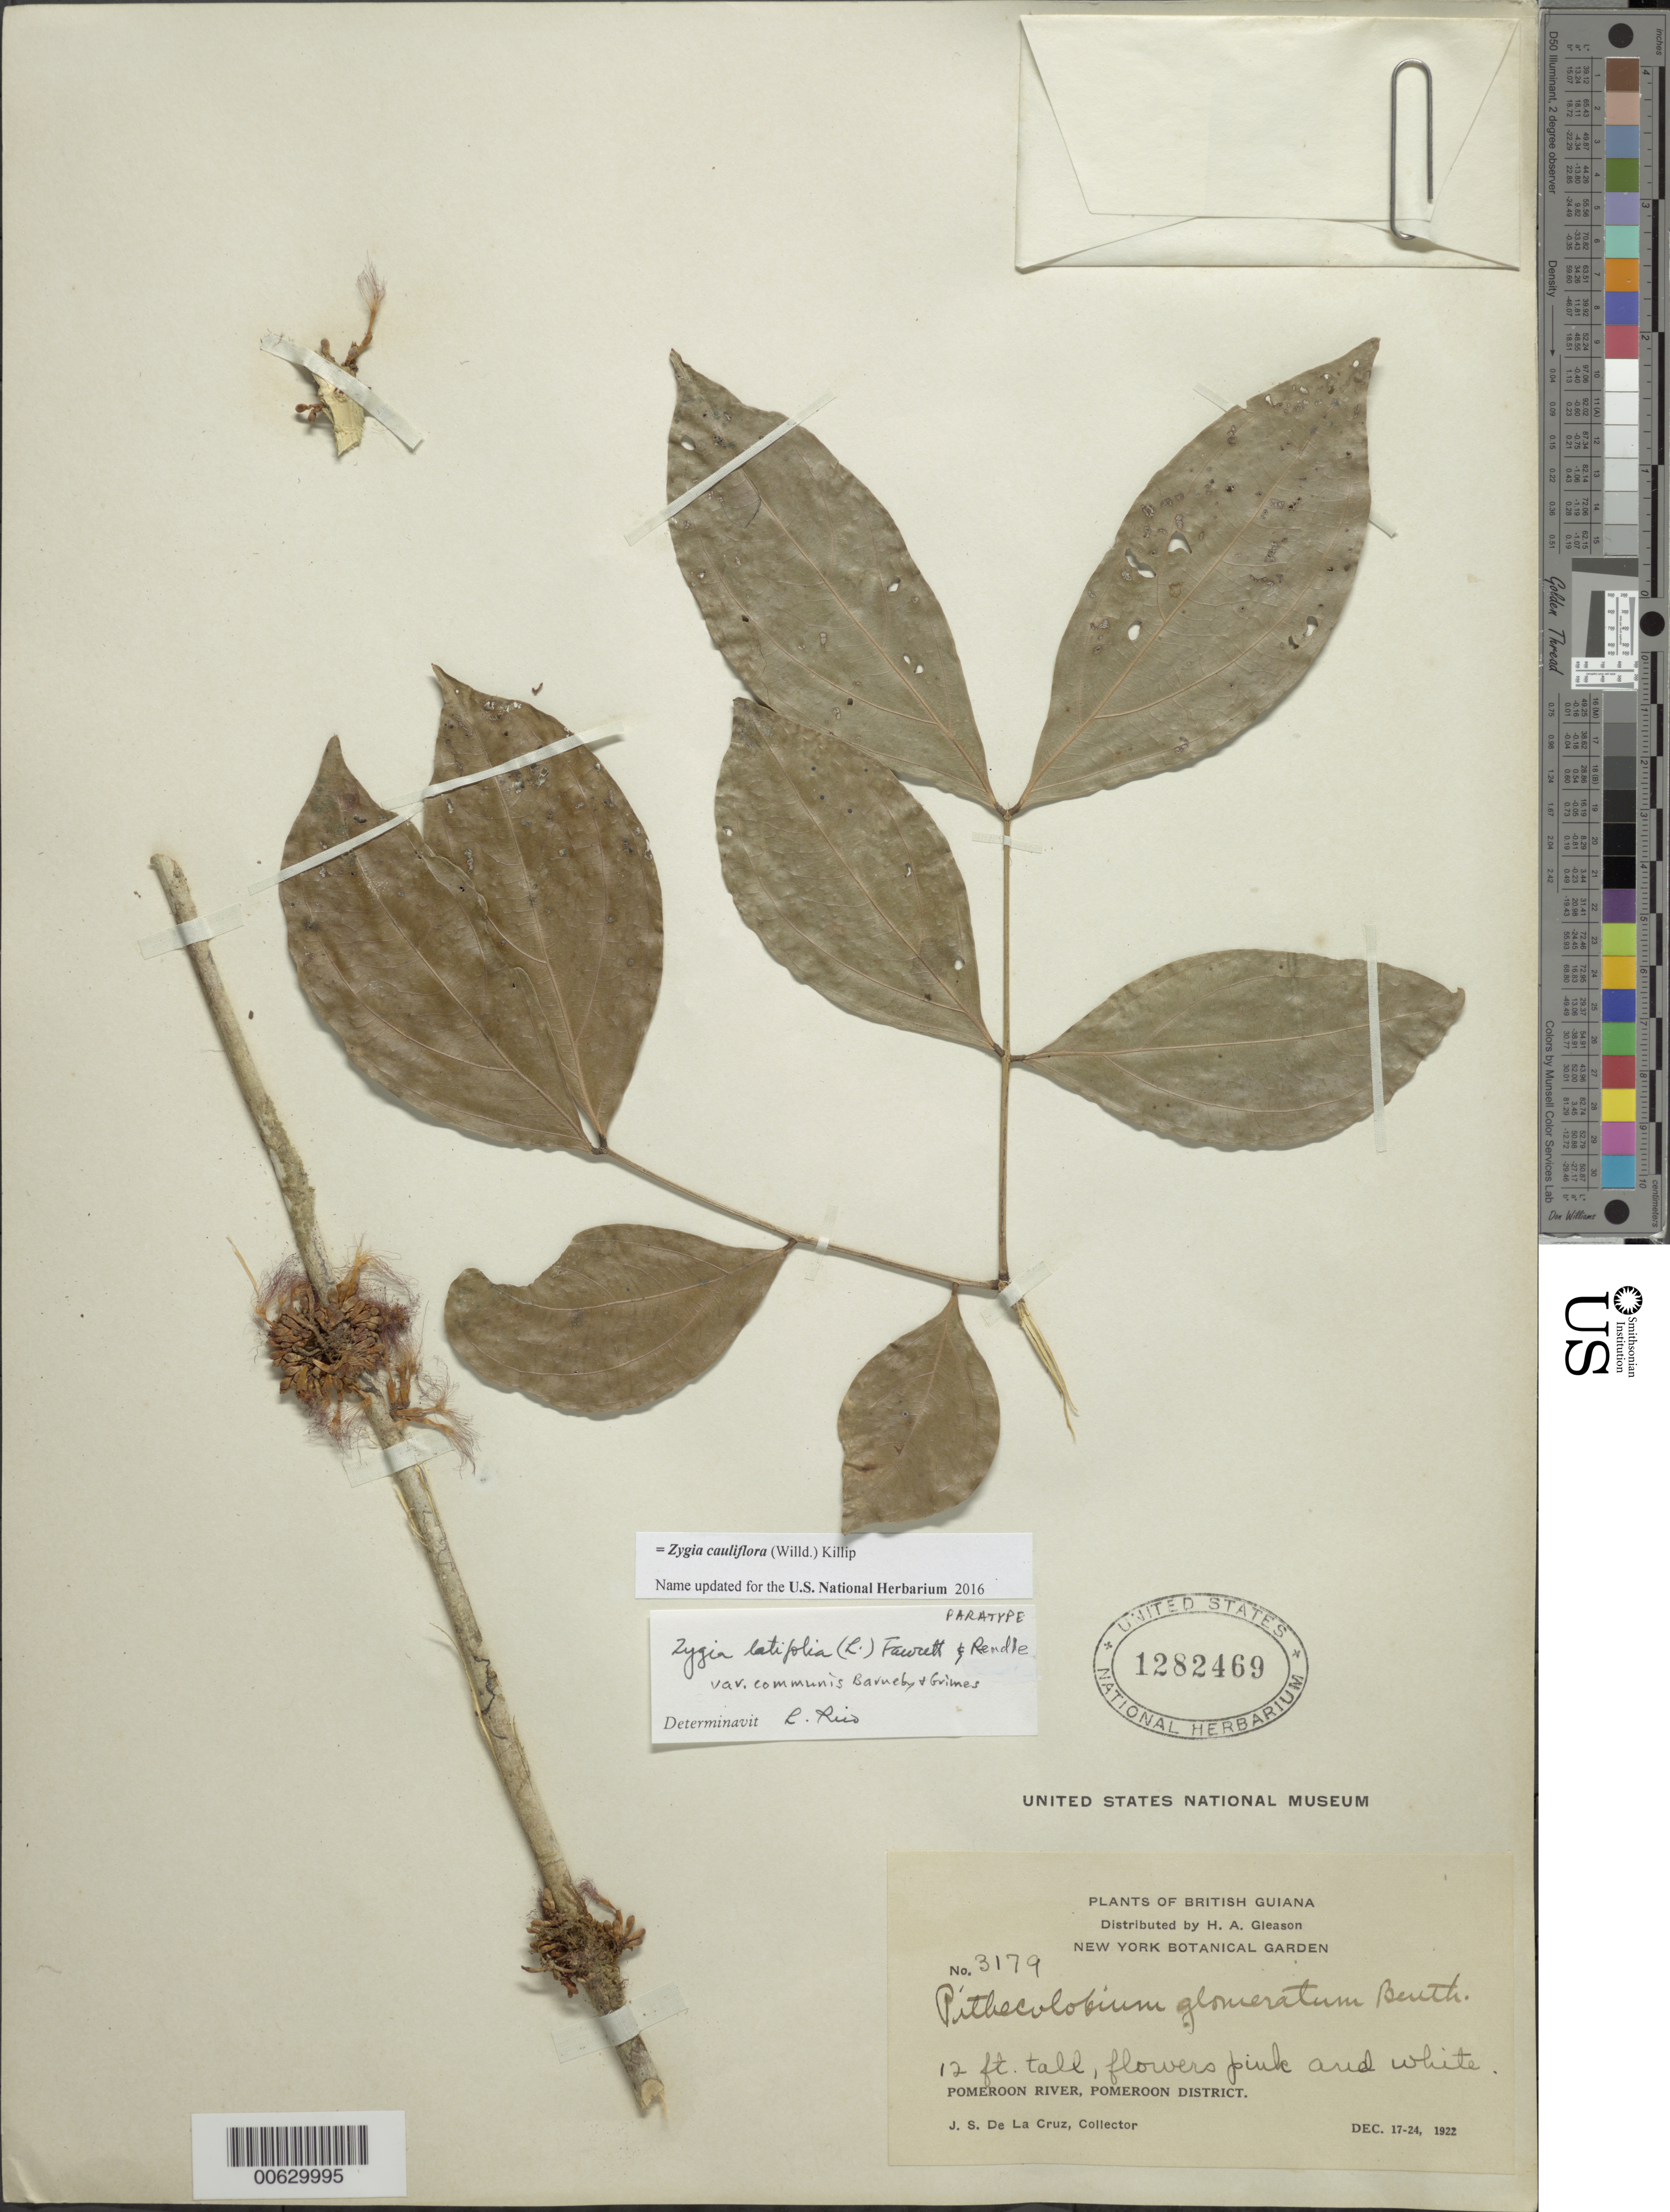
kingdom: Plantae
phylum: Tracheophyta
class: Magnoliopsida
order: Fabales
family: Fabaceae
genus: Zygia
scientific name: Zygia cauliflora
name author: (Willd.) Killip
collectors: J. S. de la Cruz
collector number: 3179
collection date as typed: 17-Dec-22 to 24-Dec-22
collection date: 1922-12-17/1922-12-24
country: Guyana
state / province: Pomeroon-Supenaam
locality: Pomeroon R.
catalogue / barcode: US 1282469